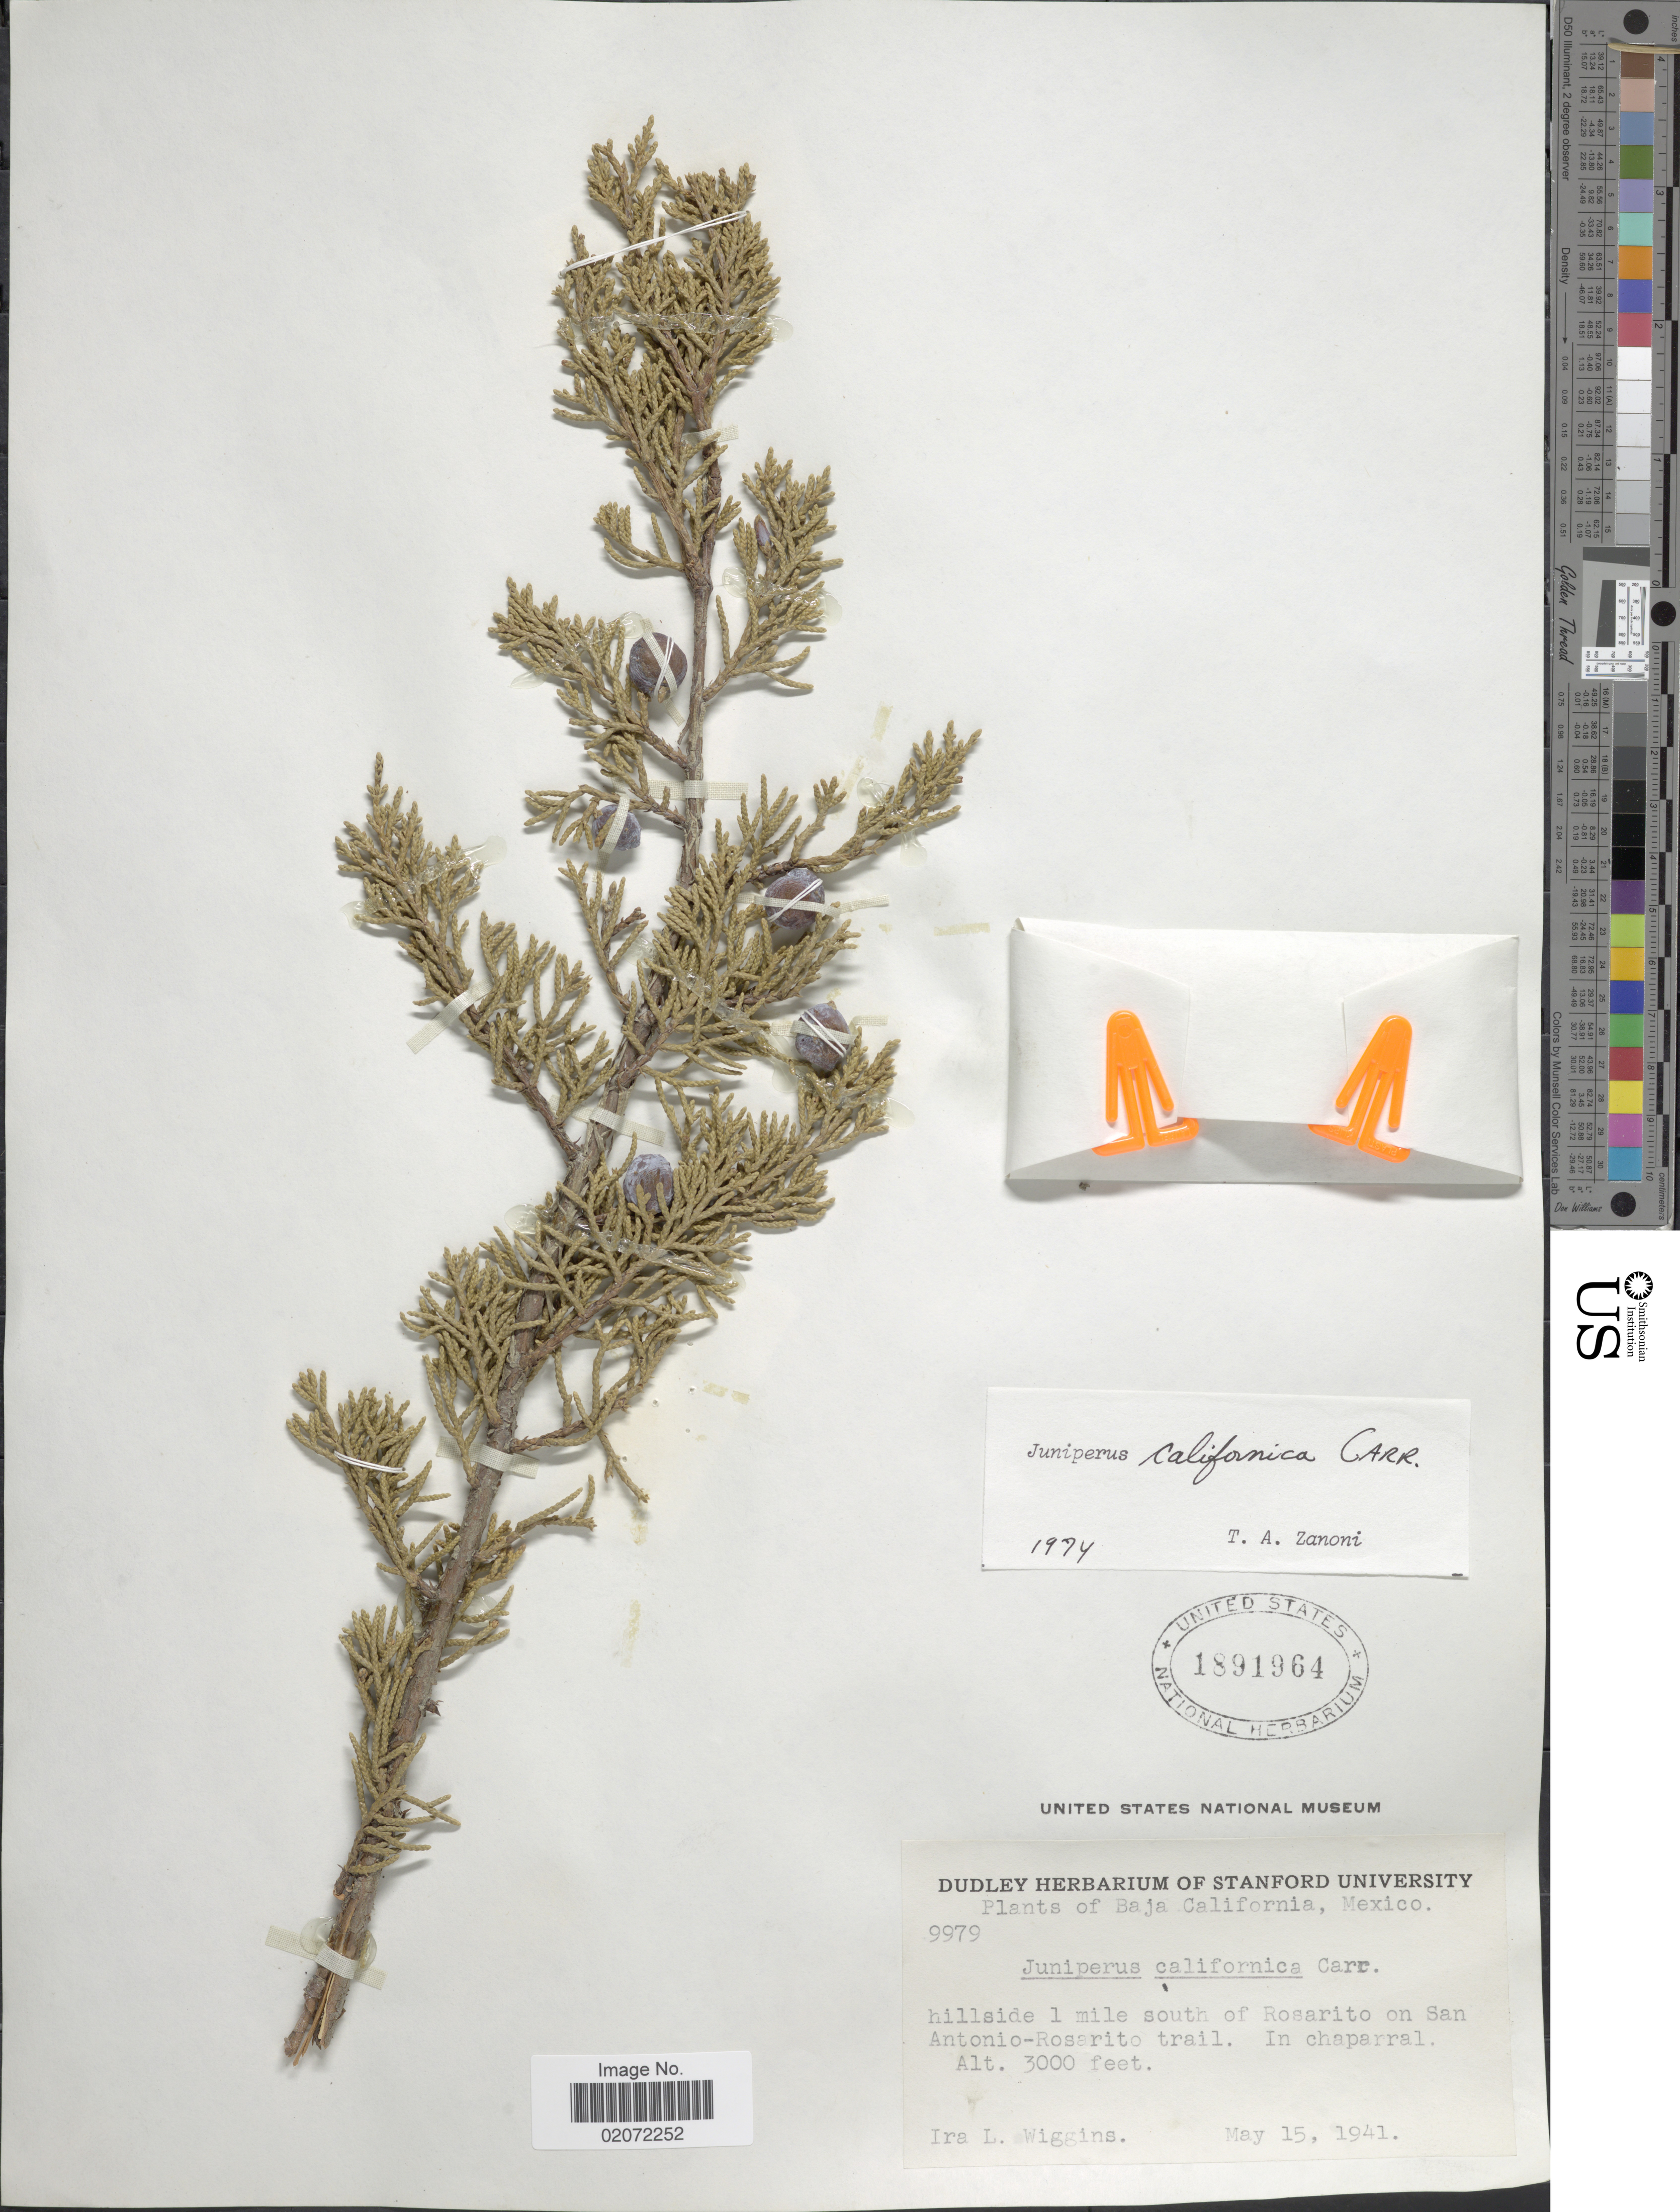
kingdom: Plantae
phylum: Tracheophyta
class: Pinopsida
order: Pinales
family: Cupressaceae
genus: Juniperus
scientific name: Juniperus californica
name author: Carrière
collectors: I. L. Wiggins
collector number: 9979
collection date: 1941-05-15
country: Mexico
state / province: Baja California Norte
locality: Baja California, Mexico. hillside 1 miles south of Rosarito on San Antonio-Rosarito trail.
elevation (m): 914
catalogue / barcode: US 1891964